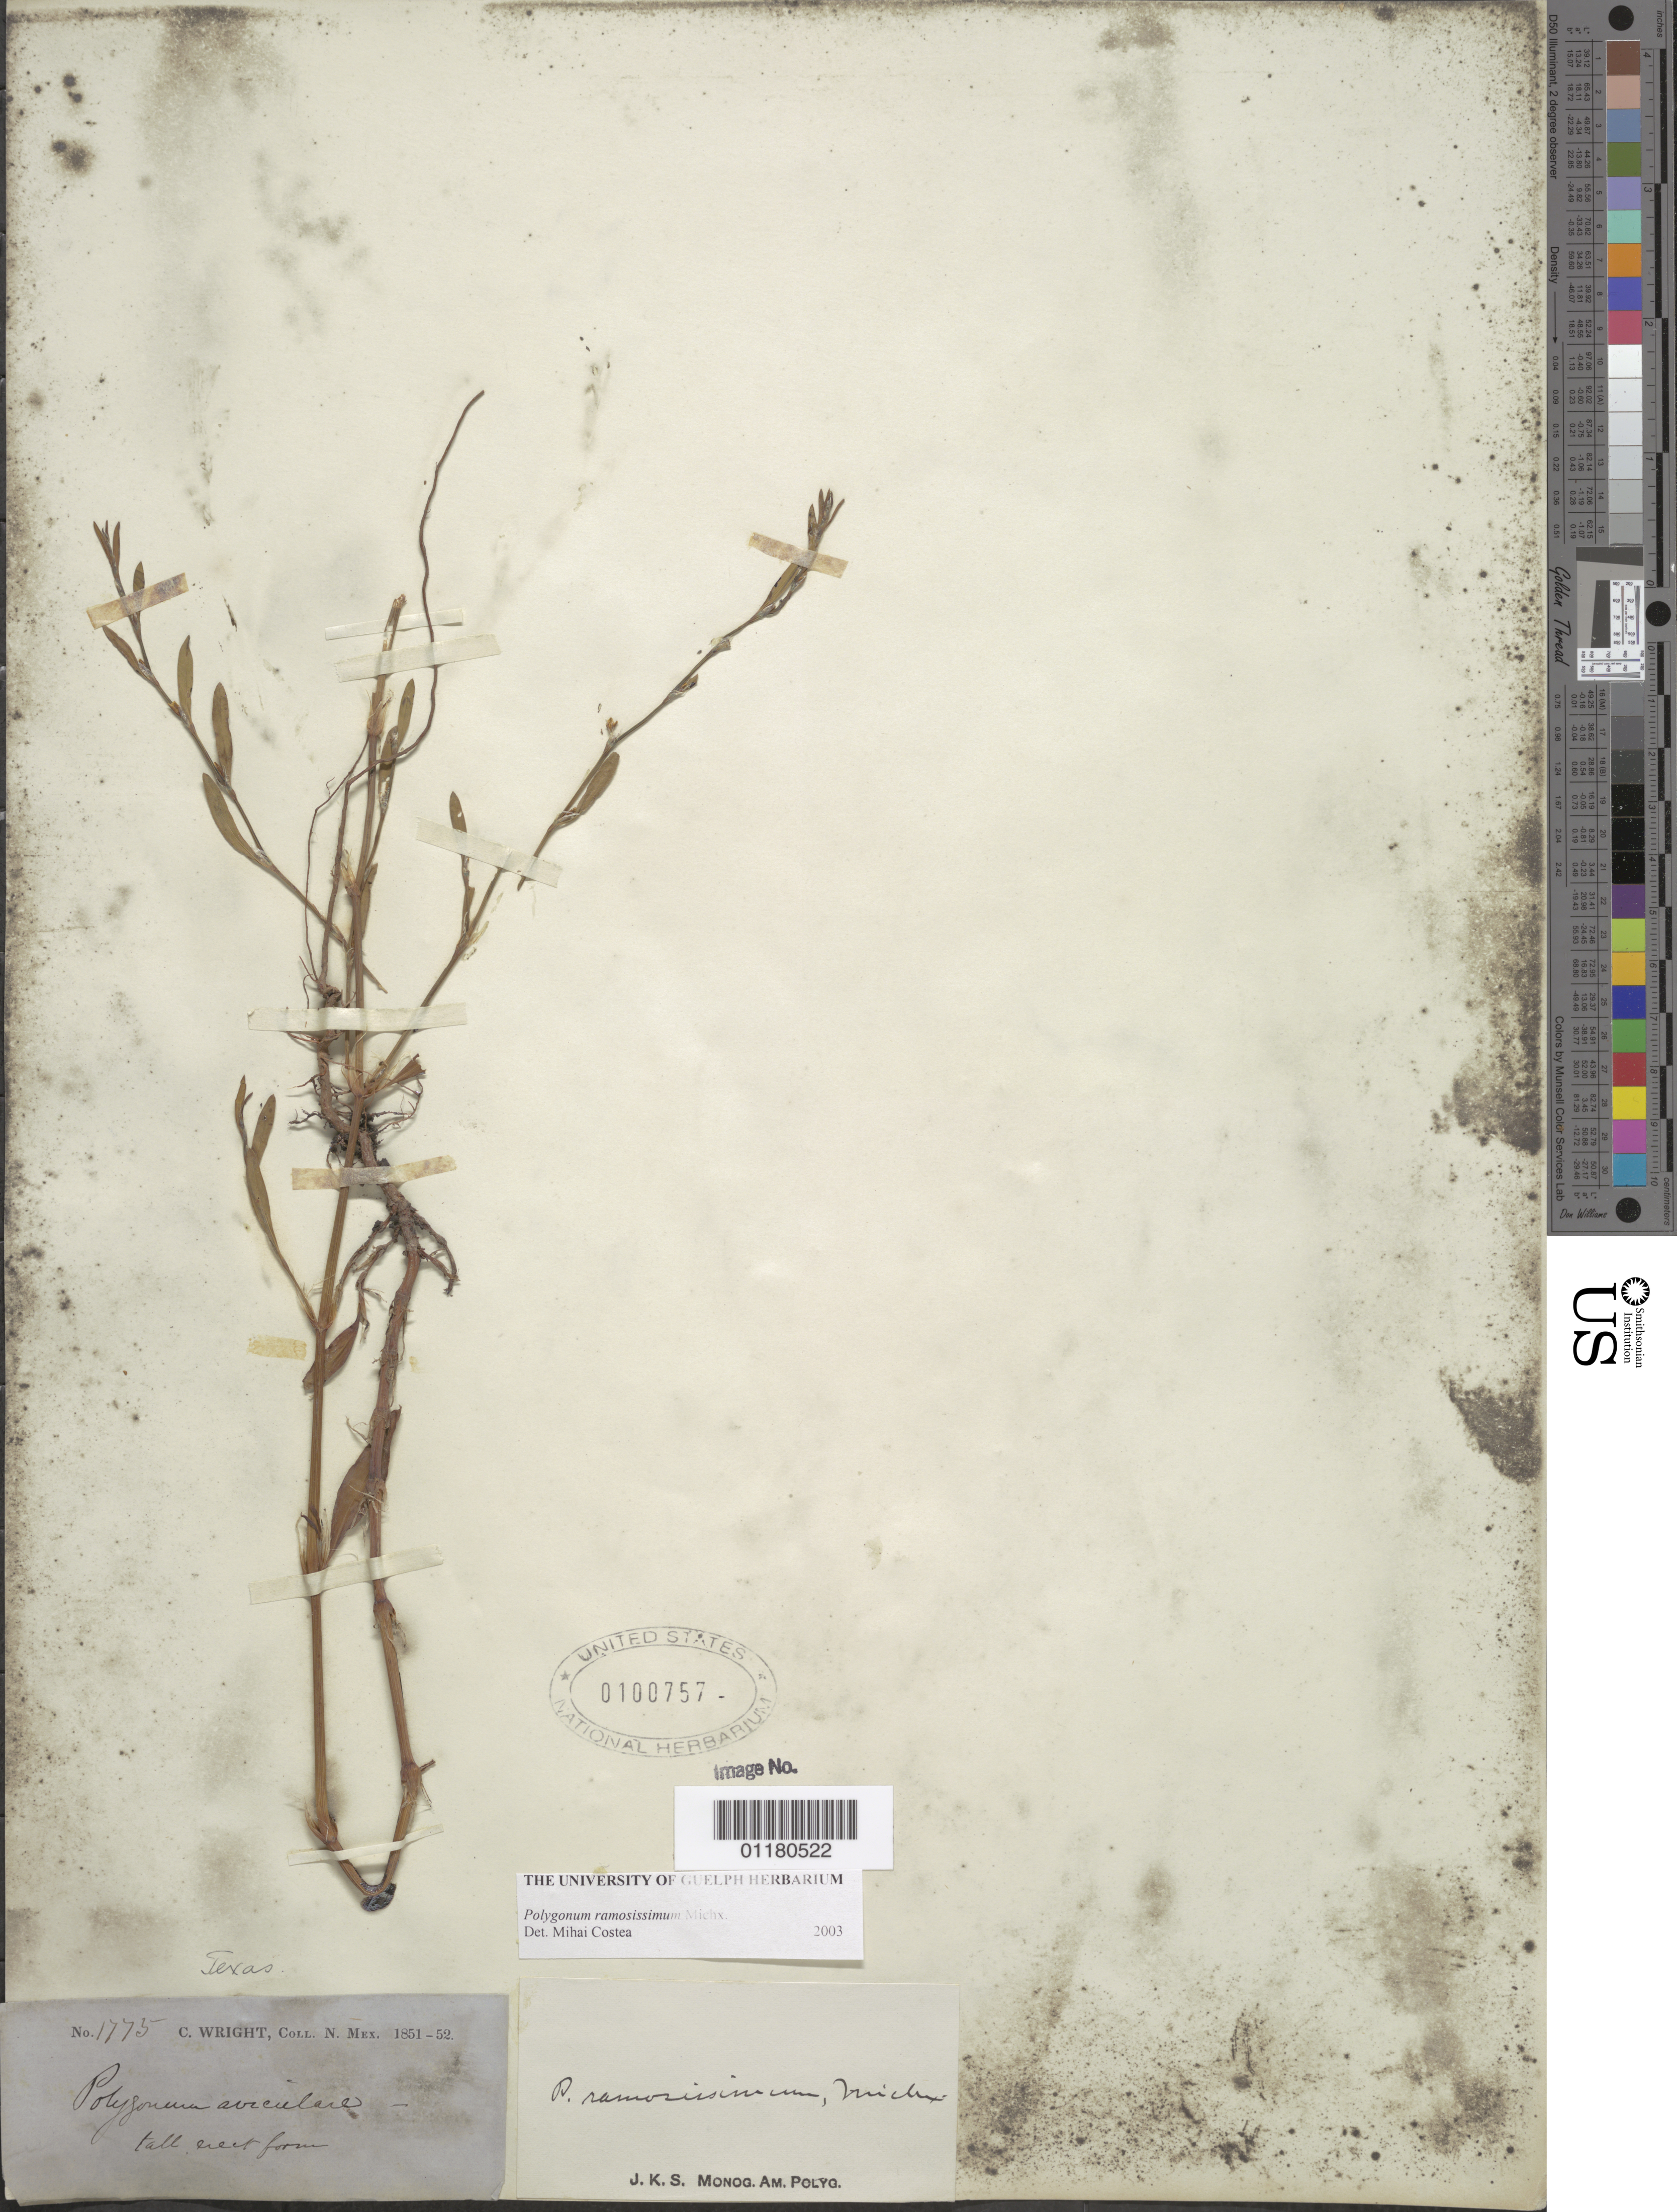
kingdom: Plantae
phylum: Tracheophyta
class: Magnoliopsida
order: Caryophyllales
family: Polygonaceae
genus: Polygonum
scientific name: Polygonum ramosissimum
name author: Michx.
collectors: C. Wright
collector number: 1775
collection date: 1851/1852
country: United States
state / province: New Mexico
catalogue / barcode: US 100757